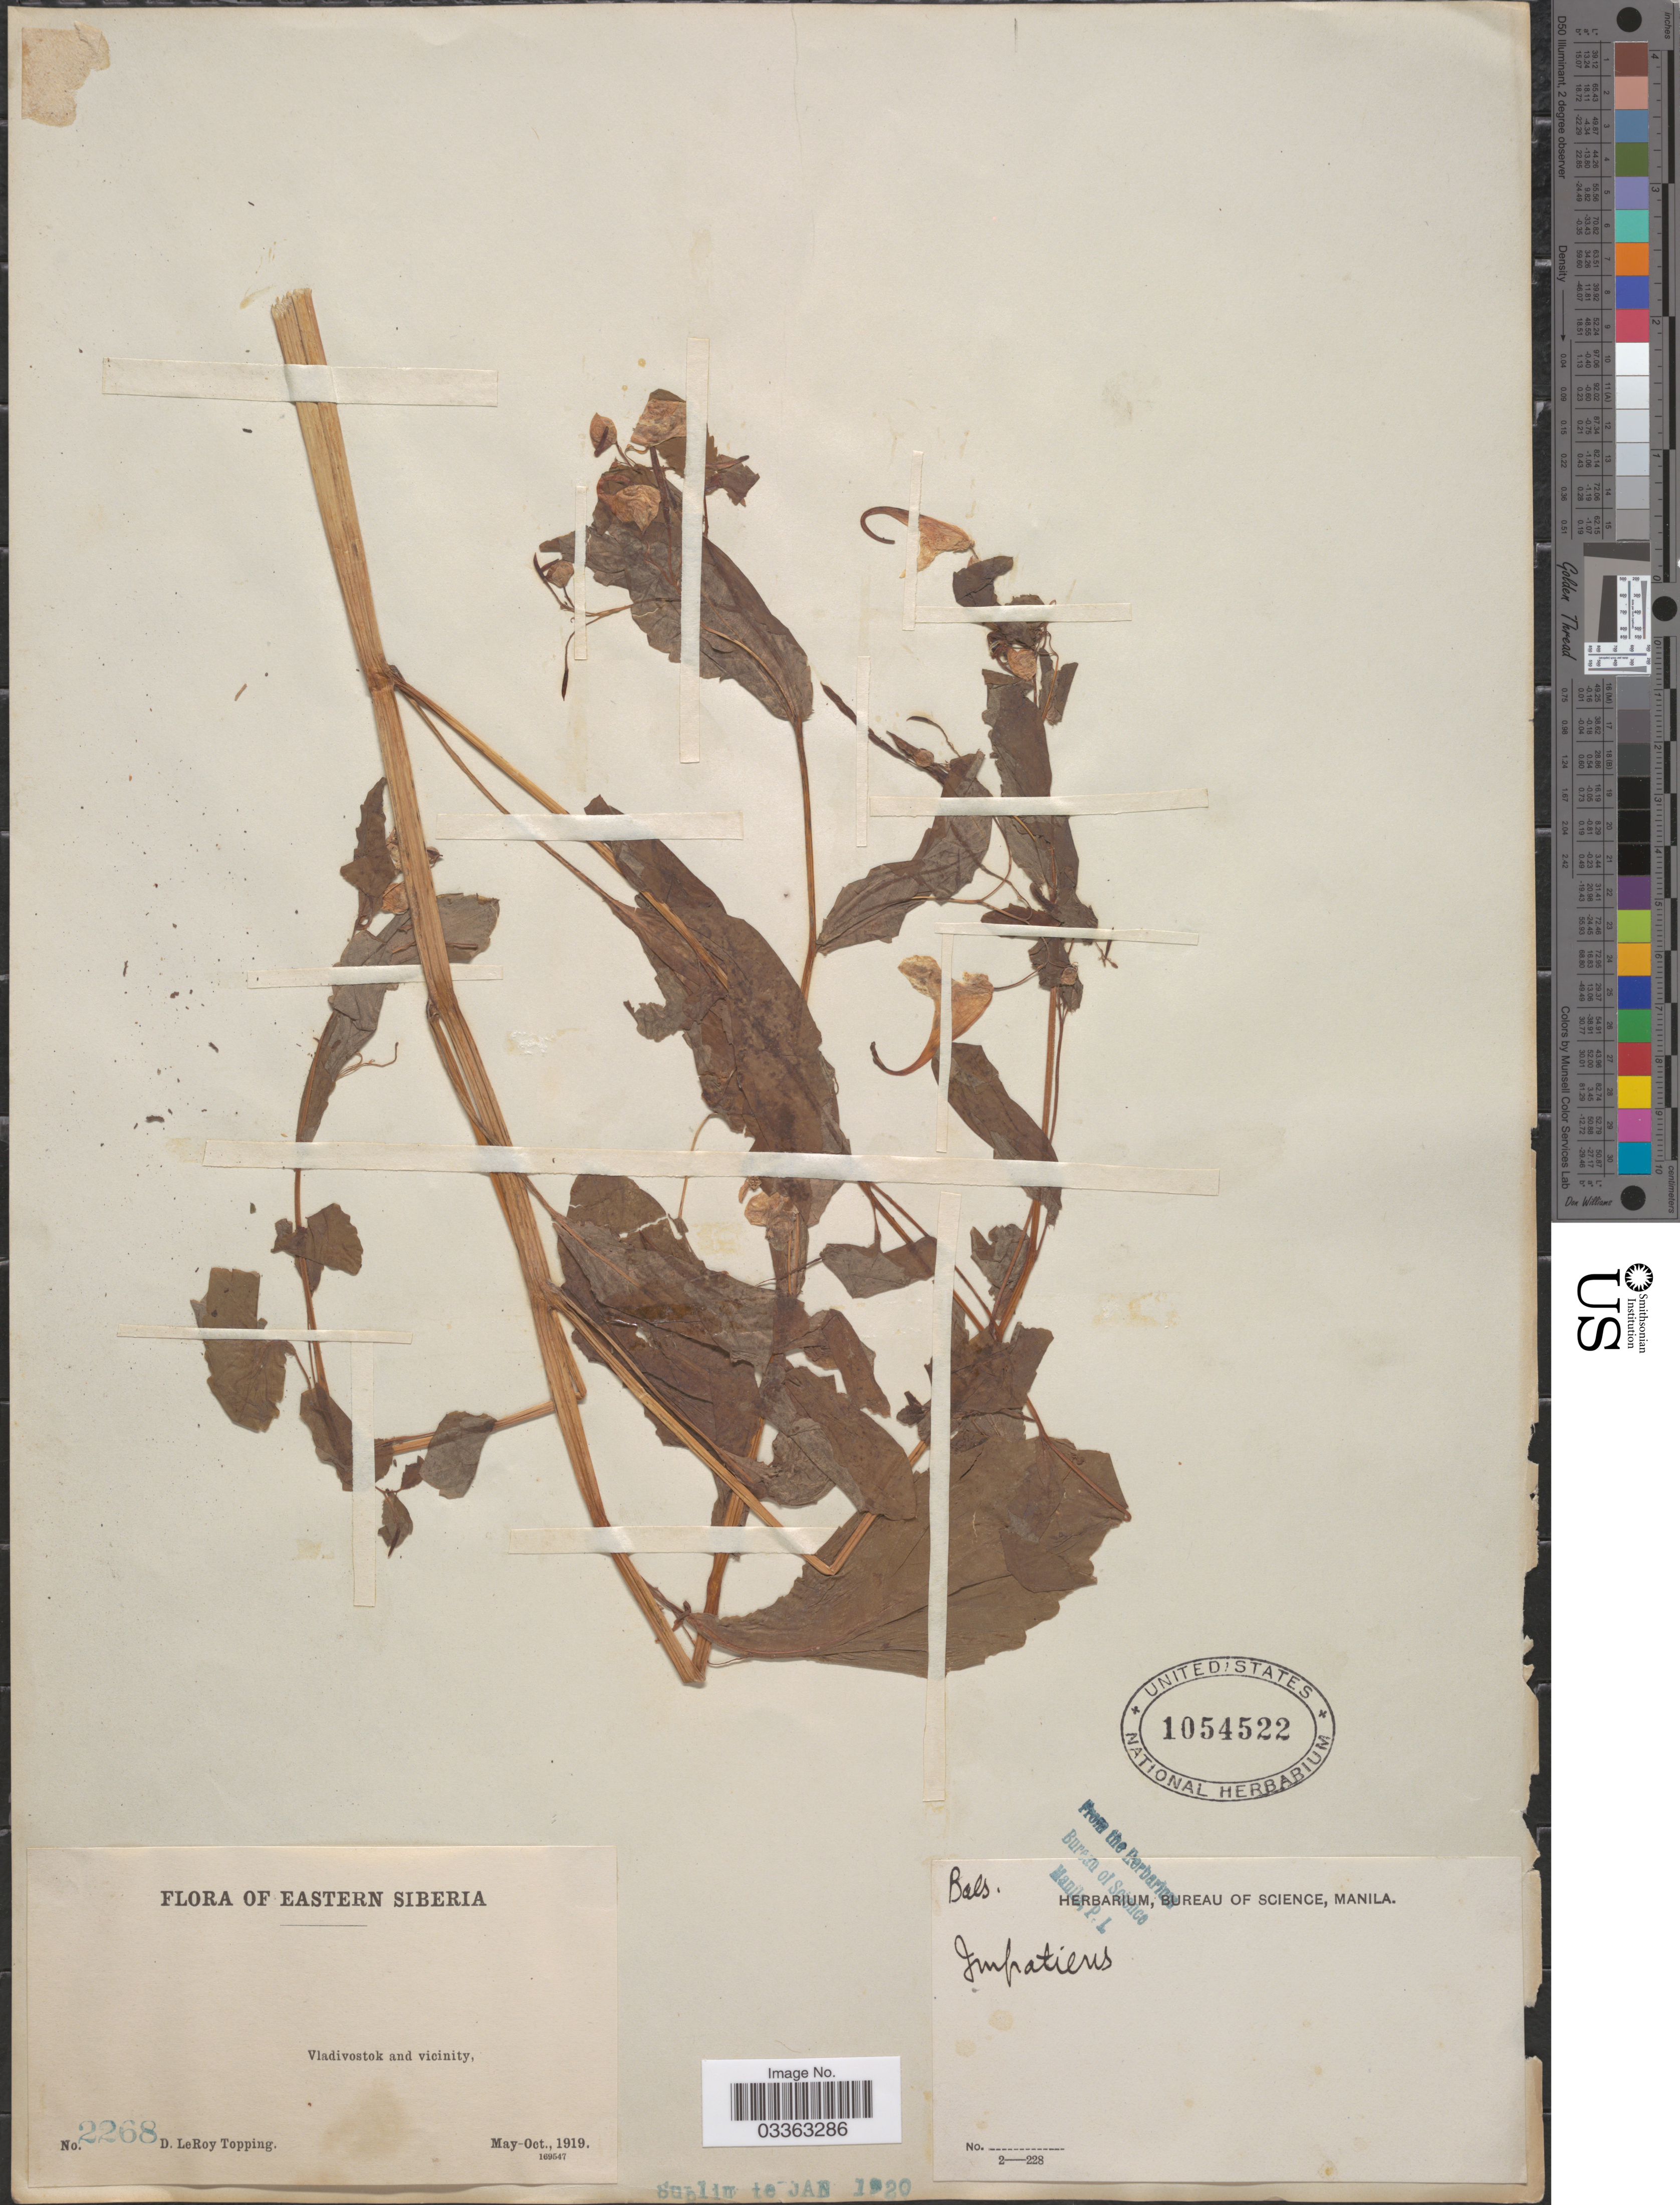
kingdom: Plantae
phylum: Tracheophyta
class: Magnoliopsida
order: Ericales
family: Balsaminaceae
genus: Impatiens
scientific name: Impatiens sp.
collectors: D. L. Topping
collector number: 2268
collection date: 1919-05/1919-10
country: Russian Federation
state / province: Primorsky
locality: Eastern Siberia. Vladivostok and vicinity.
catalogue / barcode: US 1054522